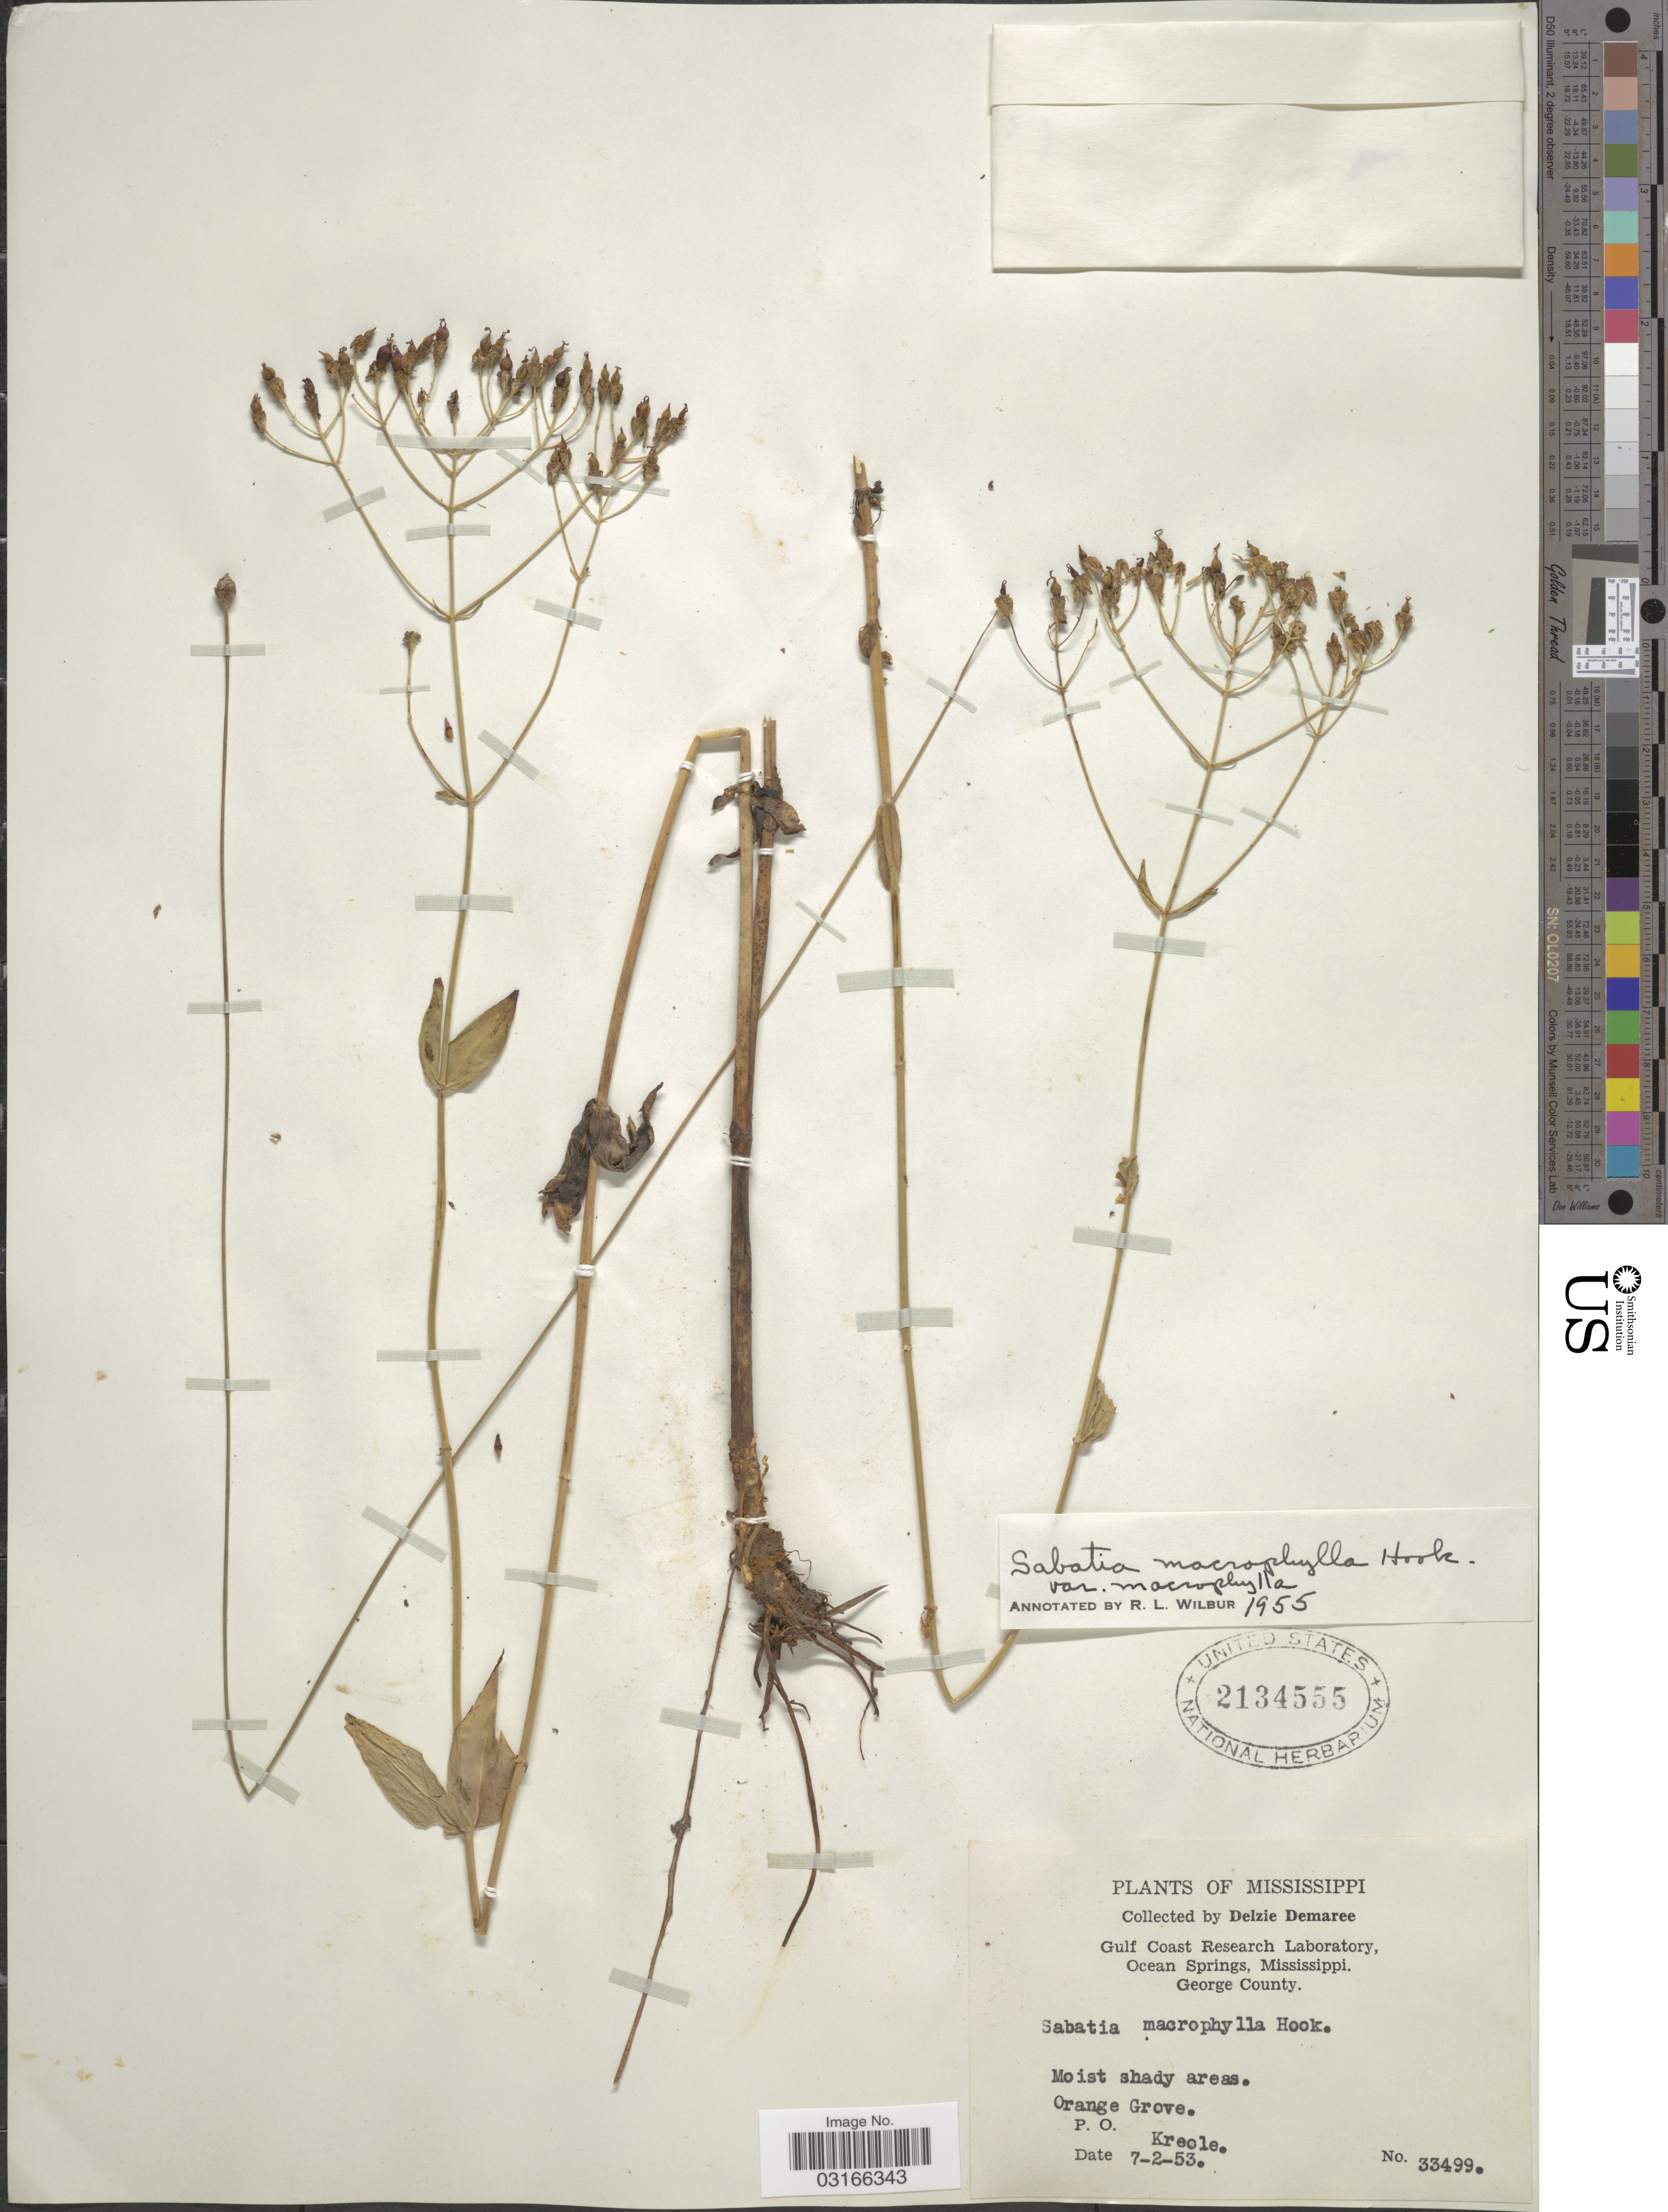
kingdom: Plantae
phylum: Tracheophyta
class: Magnoliopsida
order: Gentianales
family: Gentianaceae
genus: Sabatia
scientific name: Sabatia campestris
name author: Nutt.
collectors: D. Demaree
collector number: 33499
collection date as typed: Transcribed d/m/y: 2/7/53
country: United States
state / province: Mississippi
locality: Moist shady areas. Orange Grove. P. O. Kreole.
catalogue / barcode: US 2134555